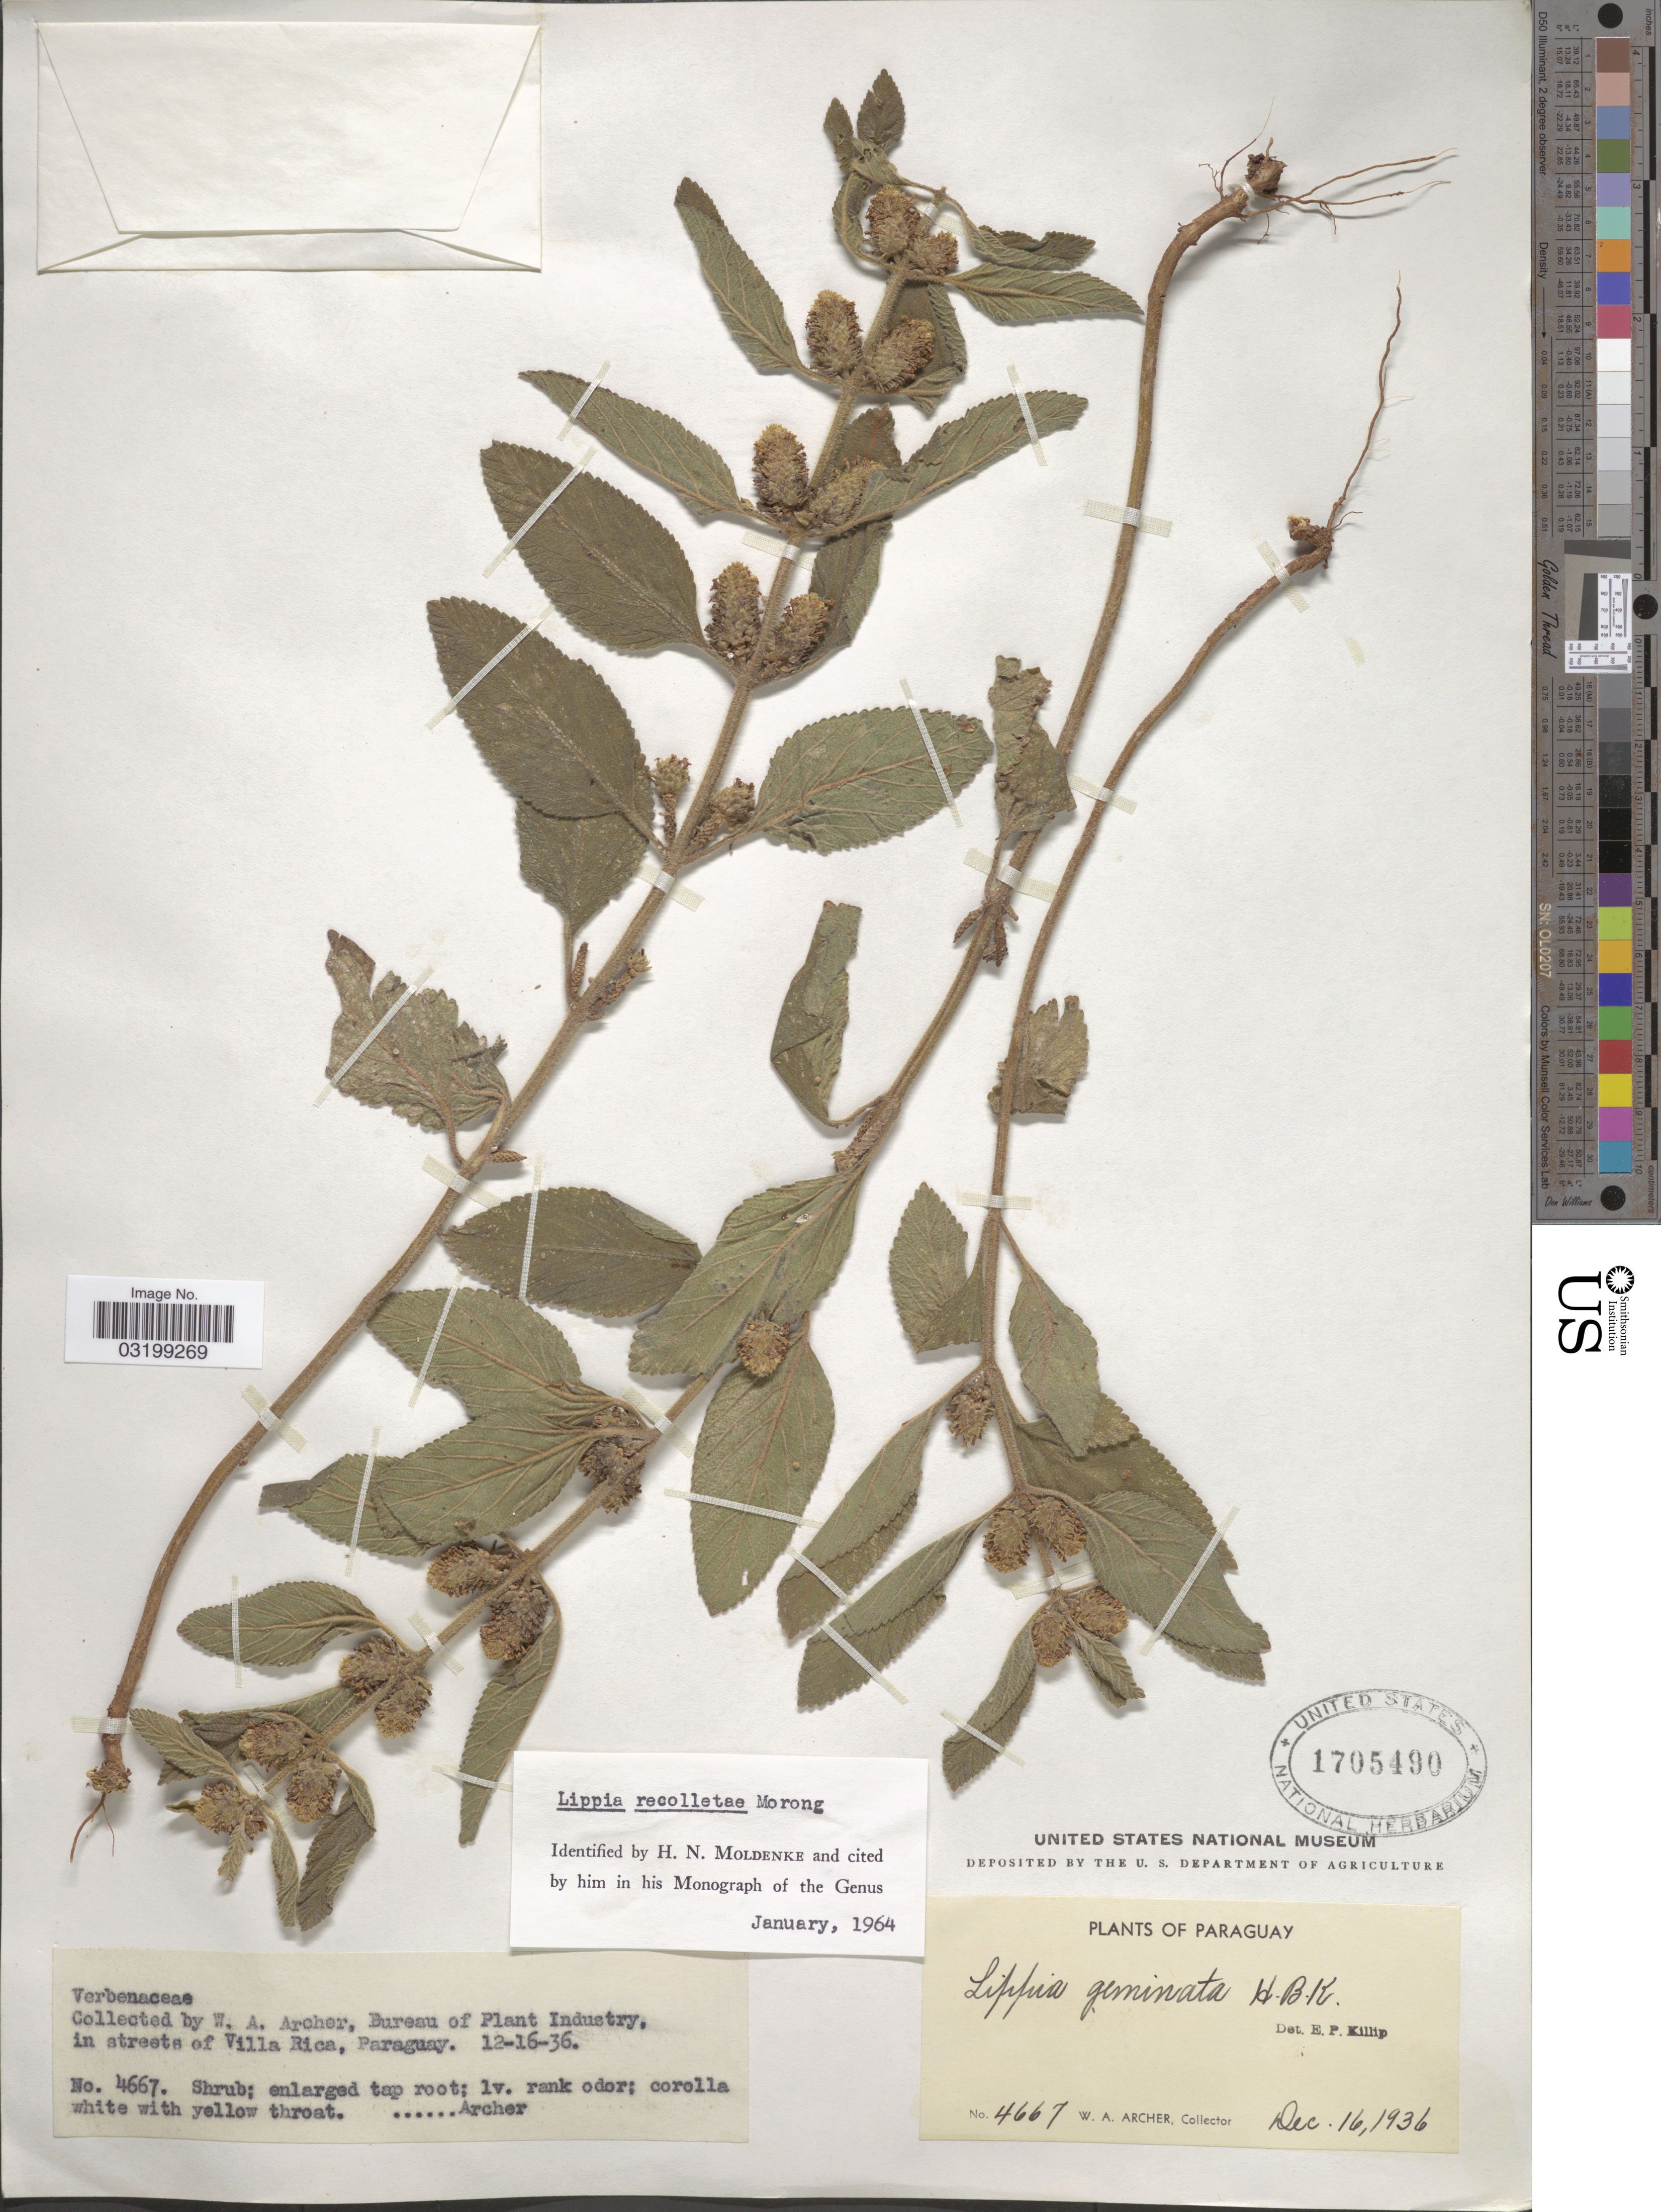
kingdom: Plantae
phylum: Tracheophyta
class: Magnoliopsida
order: Lamiales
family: Verbenaceae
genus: Lippia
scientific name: Lippia recolletae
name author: Morong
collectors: W. Archer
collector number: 4667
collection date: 1936-12-16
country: Paraguay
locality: Streets of Villa Rica.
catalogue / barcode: US 1705490